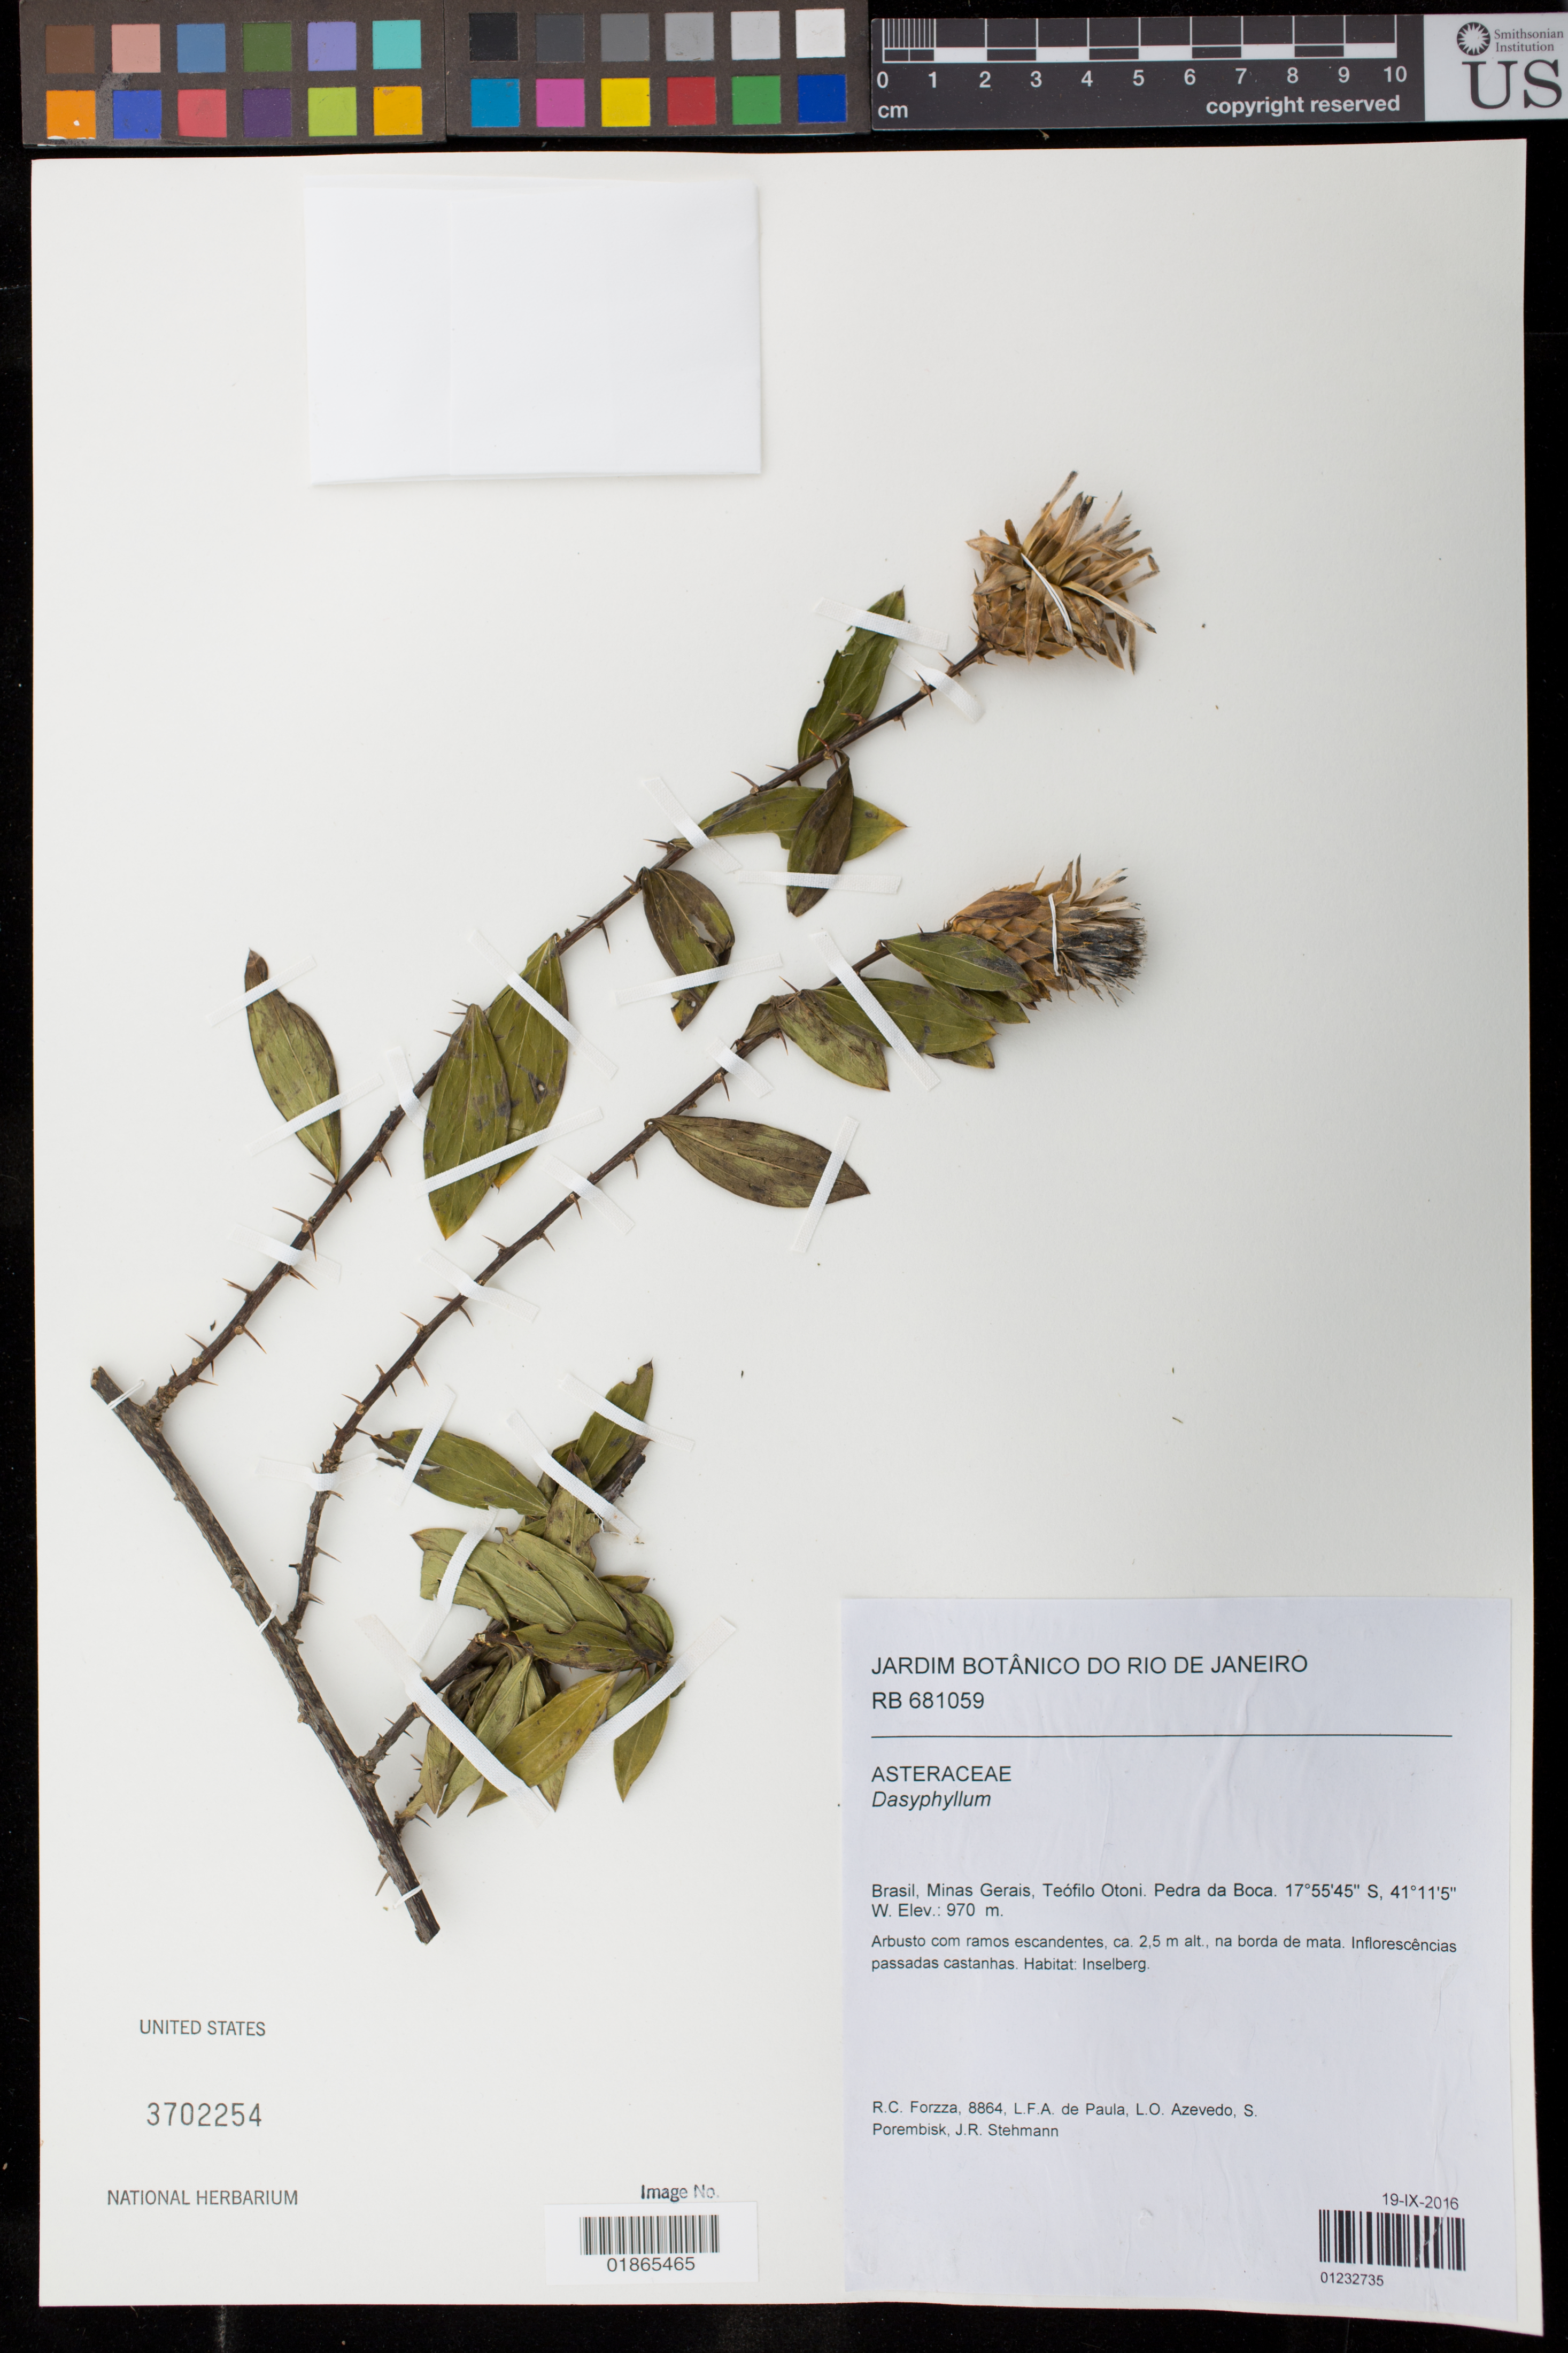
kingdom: Plantae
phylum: Tracheophyta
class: Magnoliopsida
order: Asterales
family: Asteraceae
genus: Dasyphyllum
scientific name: Dasyphyllum sp.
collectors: R. C. Forzza, L. de Paula, L. Azevedo, S. Porembski & J. R. Stehmann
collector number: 8864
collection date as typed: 19-IX-2016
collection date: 2016-09-19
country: Brazil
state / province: Minas Gerais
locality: Teófilo Otoni. Pedra de Boca.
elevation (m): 970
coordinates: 17 55 45 S, 41 11 5 W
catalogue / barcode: US 3702254